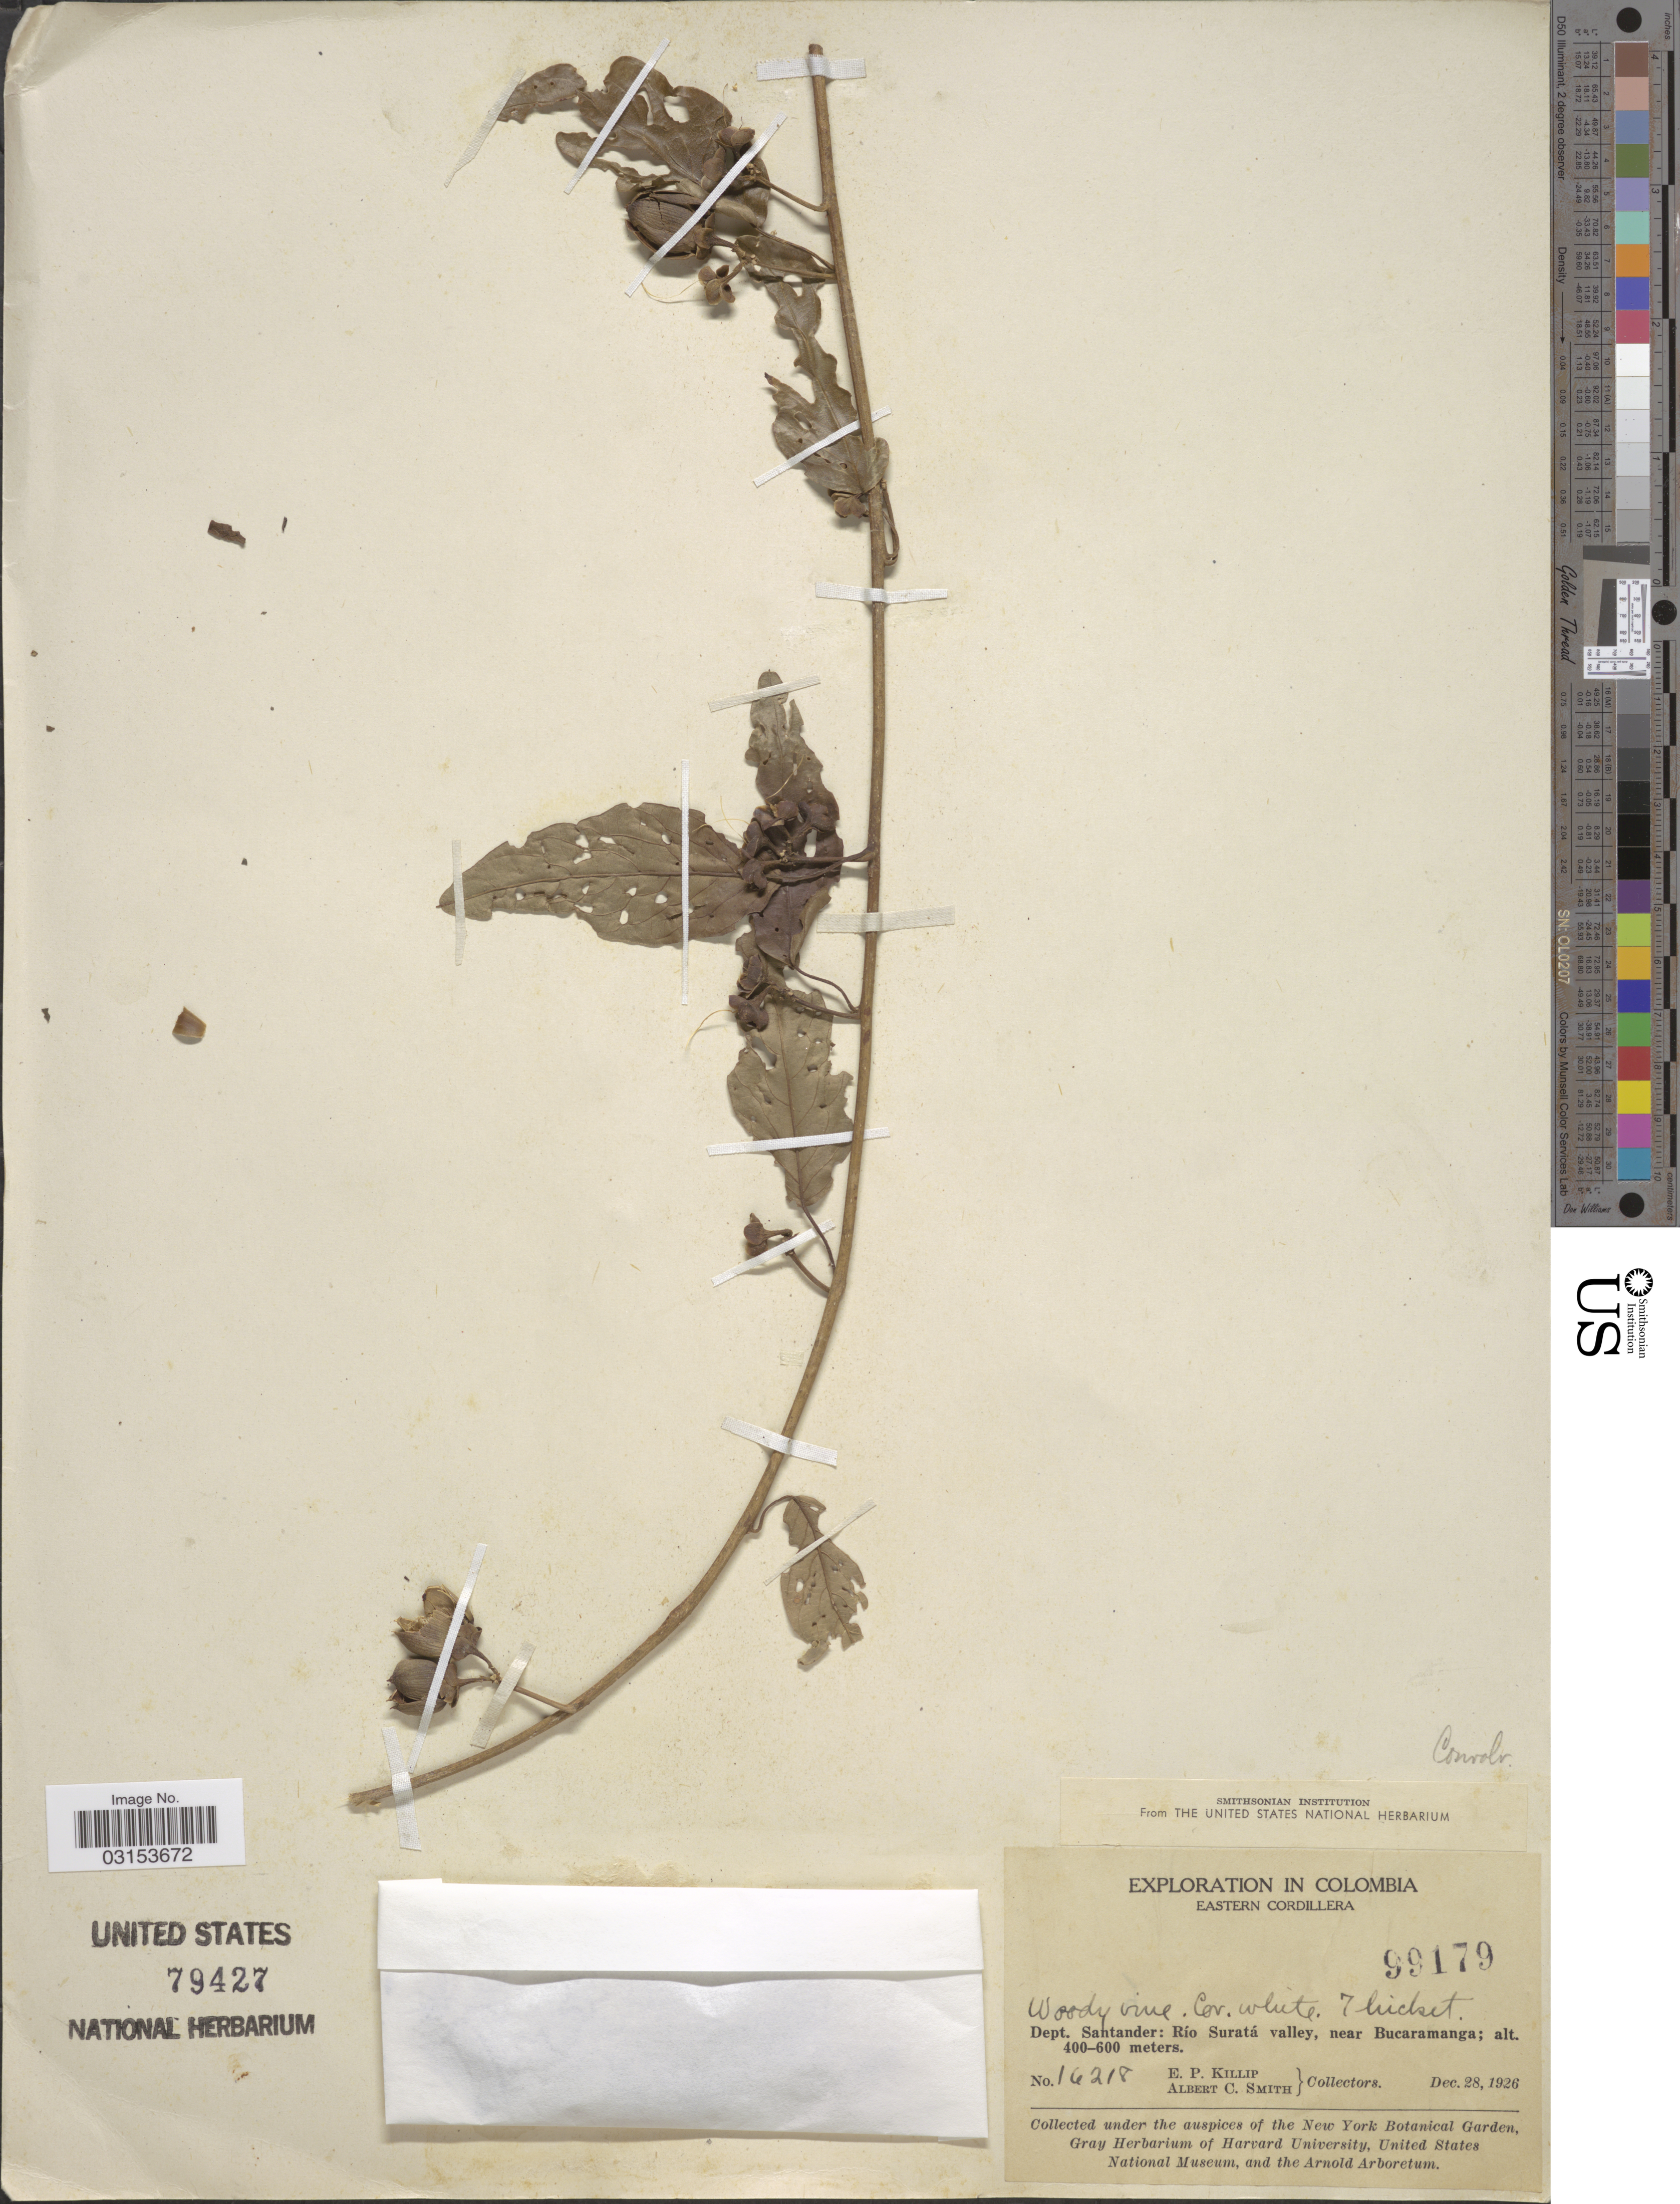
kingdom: Plantae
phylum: Tracheophyta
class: Magnoliopsida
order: Solanales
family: Convolvulaceae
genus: Ipomoea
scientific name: Ipomoea sp.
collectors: E. P. Killip & A. C. Smith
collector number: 16218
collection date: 1926-12-28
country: Colombia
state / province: Santander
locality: Eastern Cordillera. Dept. Santander: Río Surata valley, near Bucaramanga.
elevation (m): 400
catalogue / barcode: US 79427